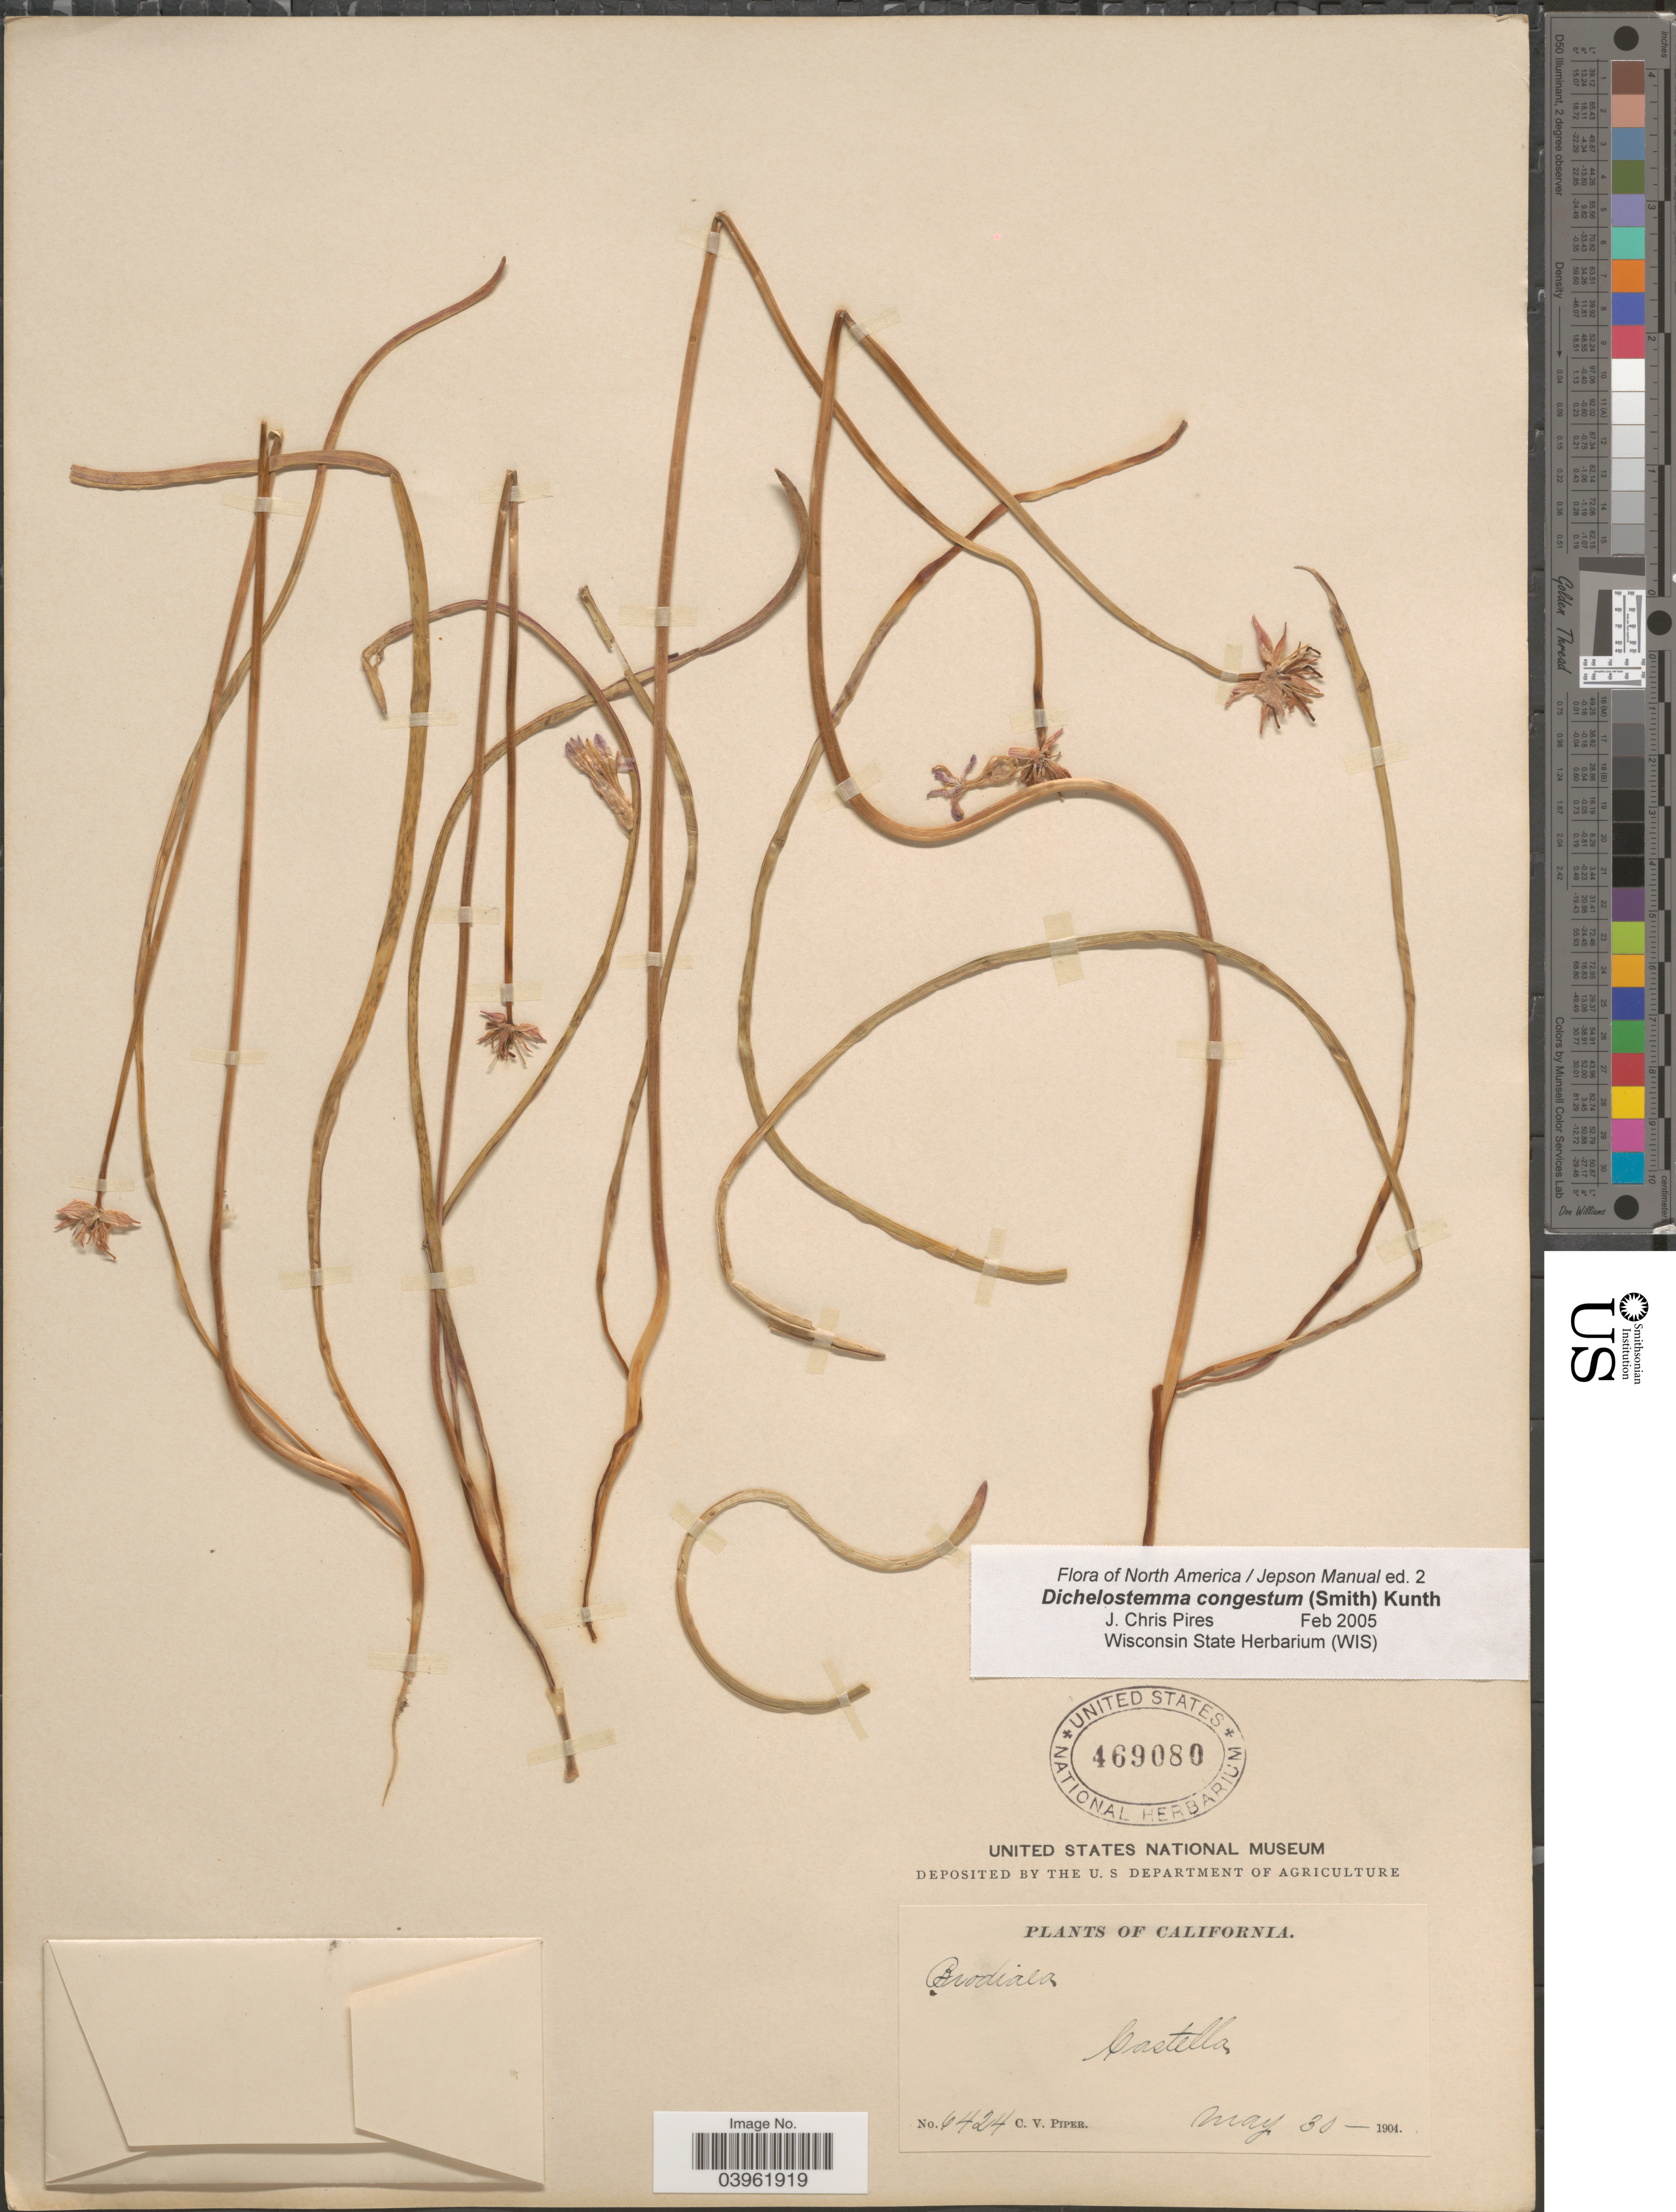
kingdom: Plantae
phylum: Tracheophyta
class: Liliopsida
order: Asparagales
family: Asparagaceae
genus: Dichelostemma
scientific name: Dichelostemma congestum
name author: Kunth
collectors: C. V. Piper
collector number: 6424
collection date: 1904-05-30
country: United States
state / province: California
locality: Castella.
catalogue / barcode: US 469080